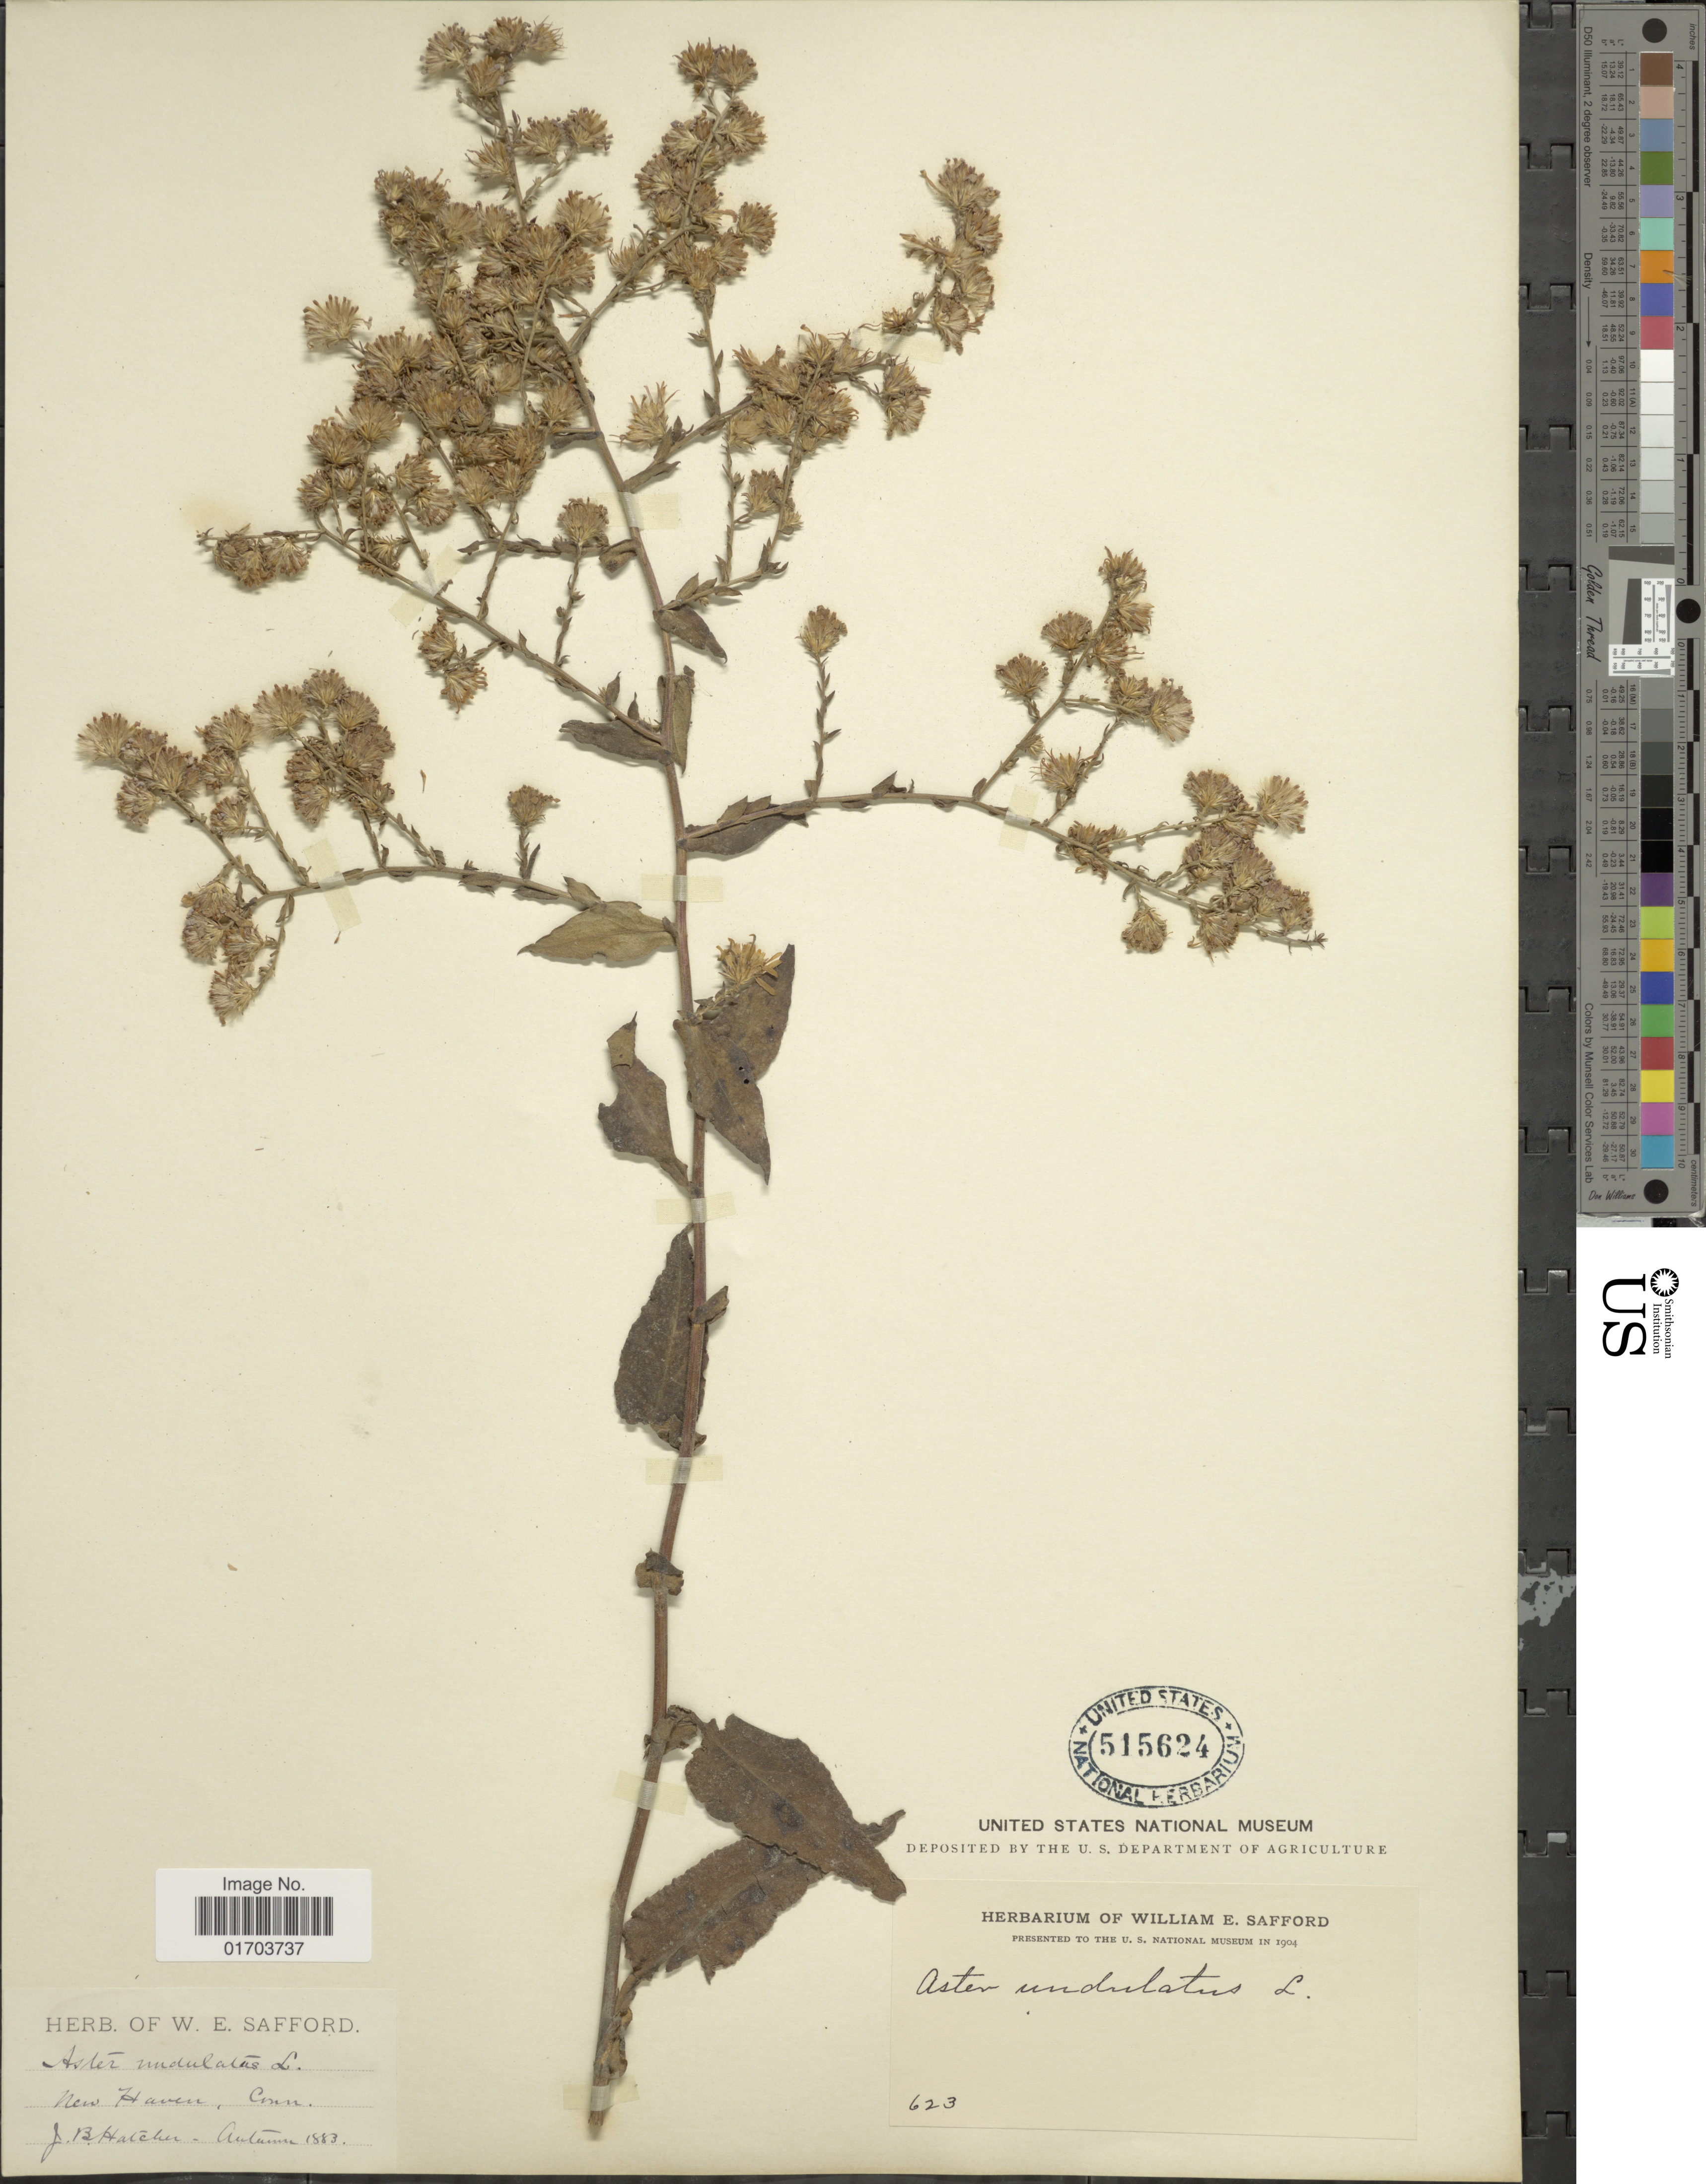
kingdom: Plantae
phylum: Tracheophyta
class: Magnoliopsida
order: Asterales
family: Asteraceae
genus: Symphyotrichum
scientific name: Symphyotrichum undulatum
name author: (L.) G.L. Nesom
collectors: J. Hatcher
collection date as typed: Autumn 1883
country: United States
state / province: Connecticut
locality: New Haven, Conn.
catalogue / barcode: US 515624